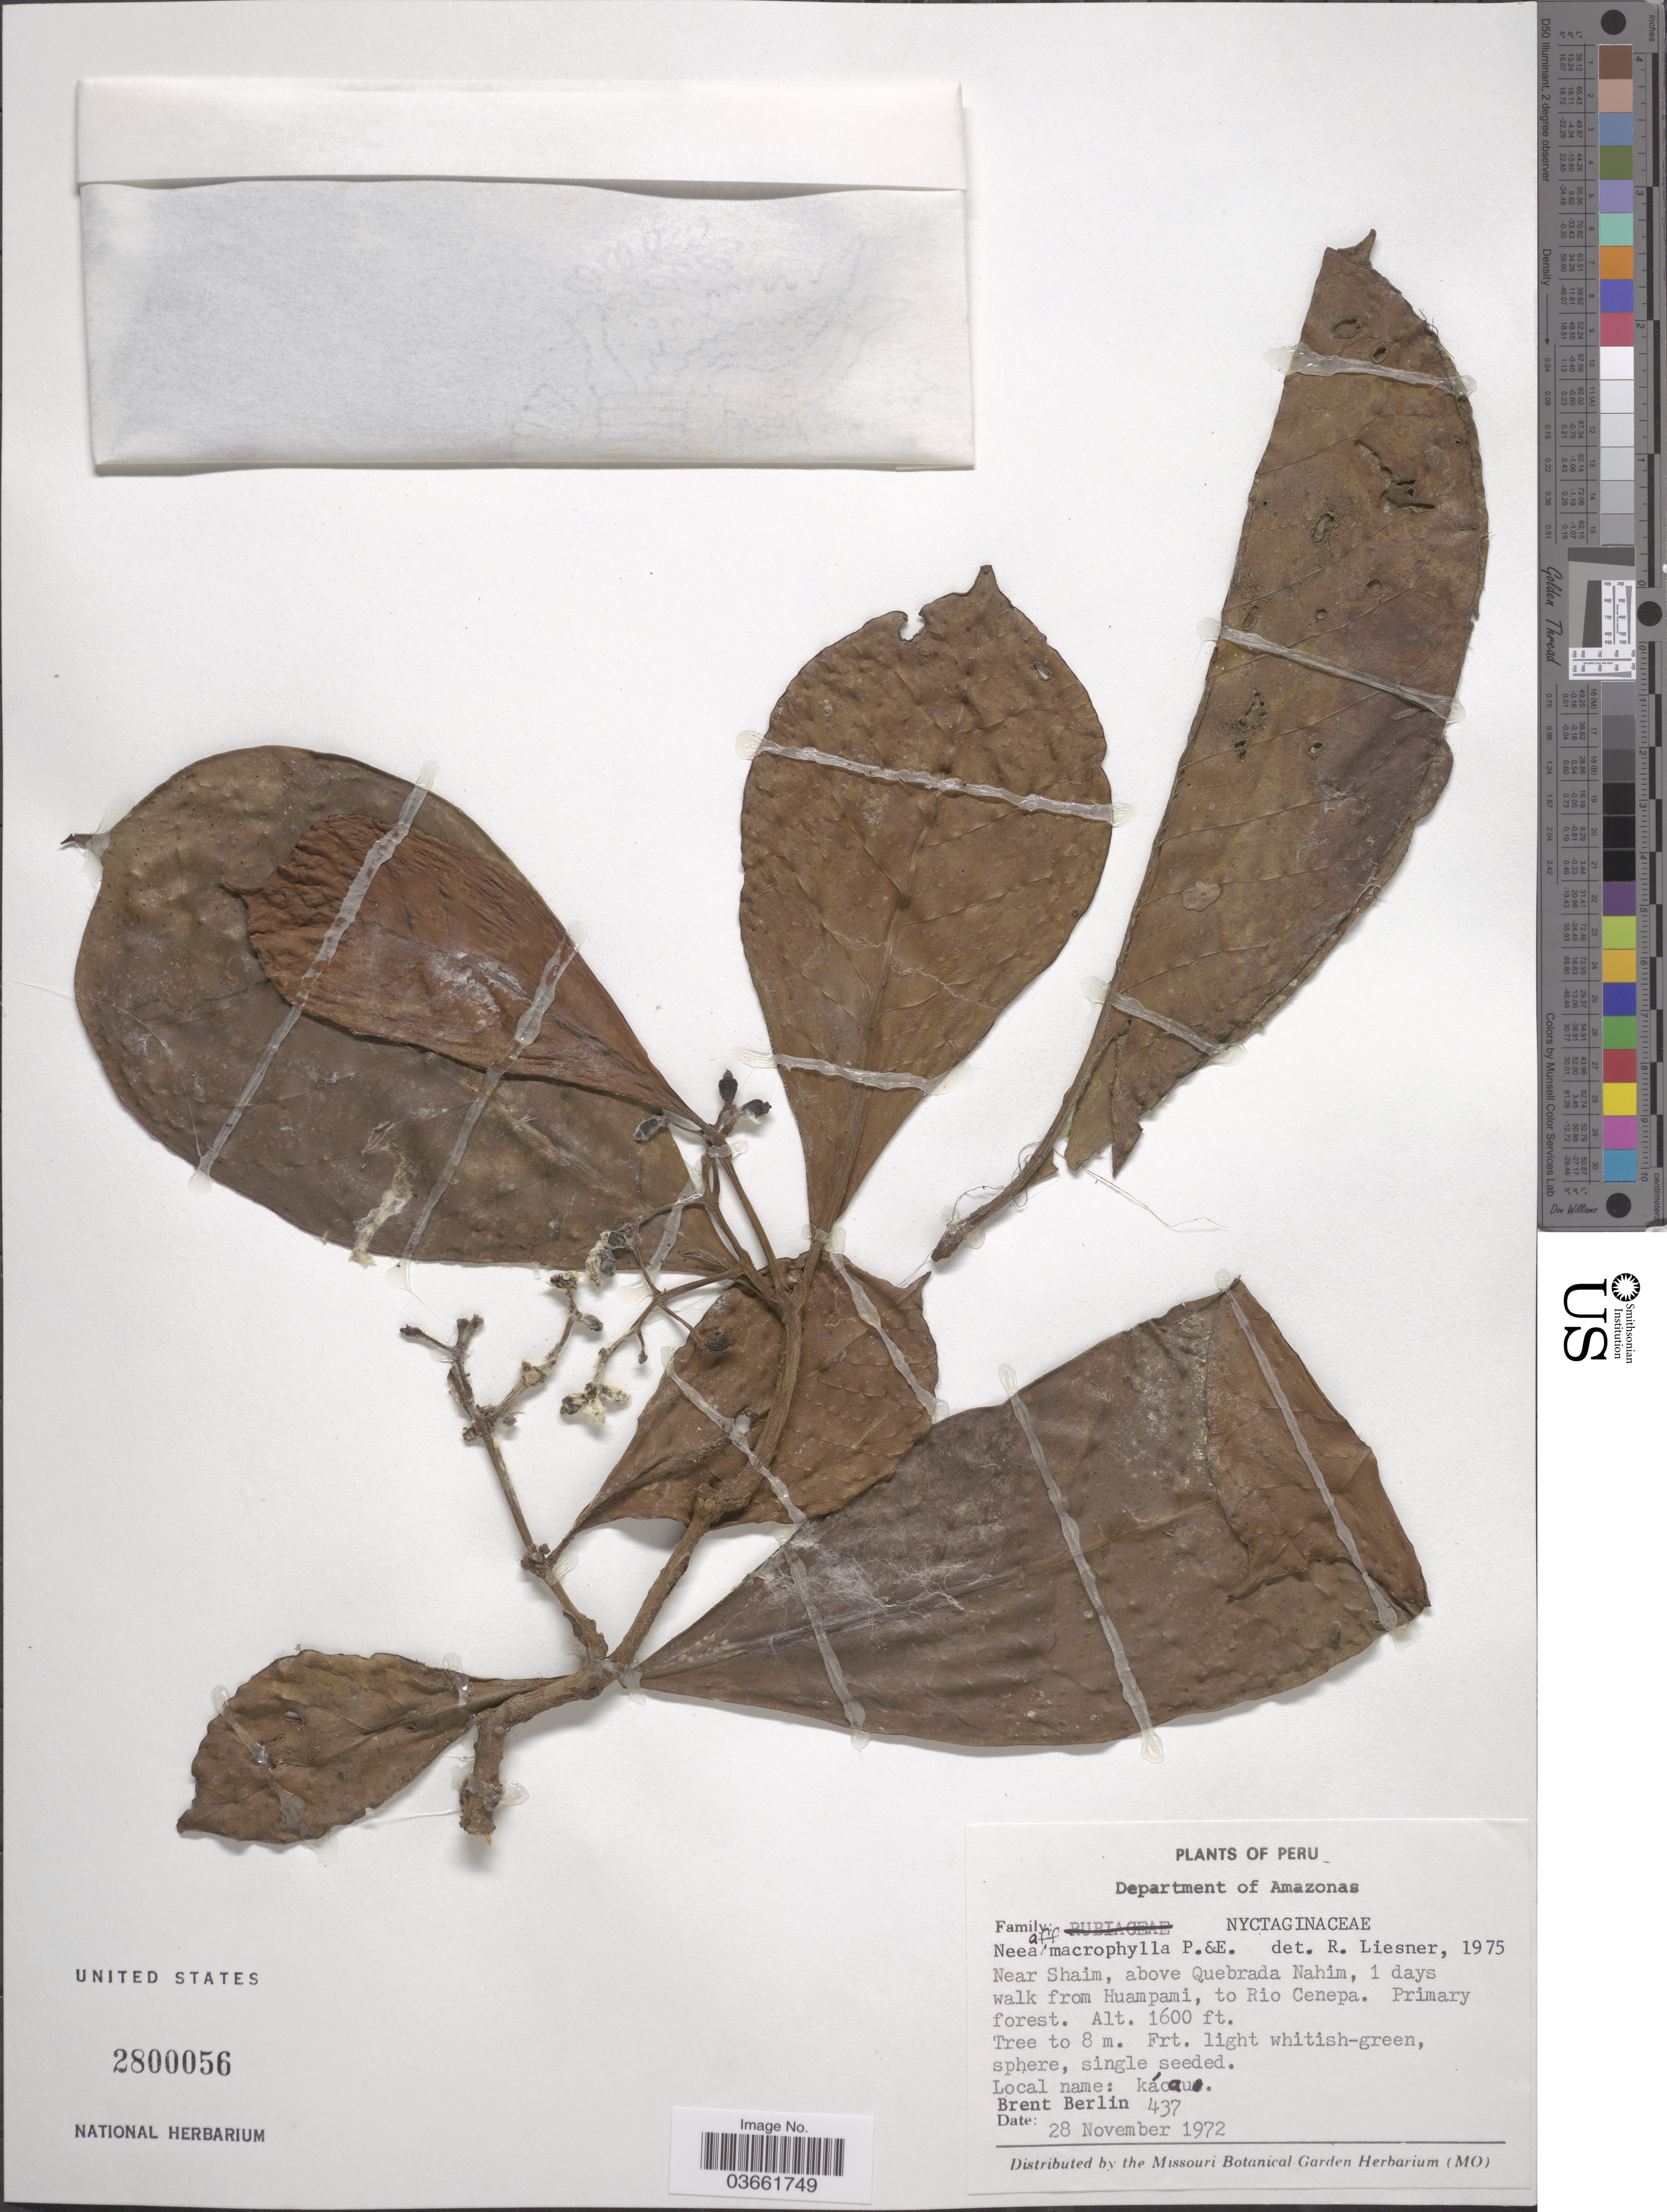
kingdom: Plantae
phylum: Tracheophyta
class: Magnoliopsida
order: Caryophyllales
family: Nyctaginaceae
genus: Neea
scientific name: Neea macrophylla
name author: Britton ex Rusby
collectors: B. Berlin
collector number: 437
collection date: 1972-11-28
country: Peru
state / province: Amazonas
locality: Department of Amazonas. Near Shaim, above Quebrada Nahim, 1 days walk from Huampami, to Rio Cenepa.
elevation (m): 488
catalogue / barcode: US 2800056